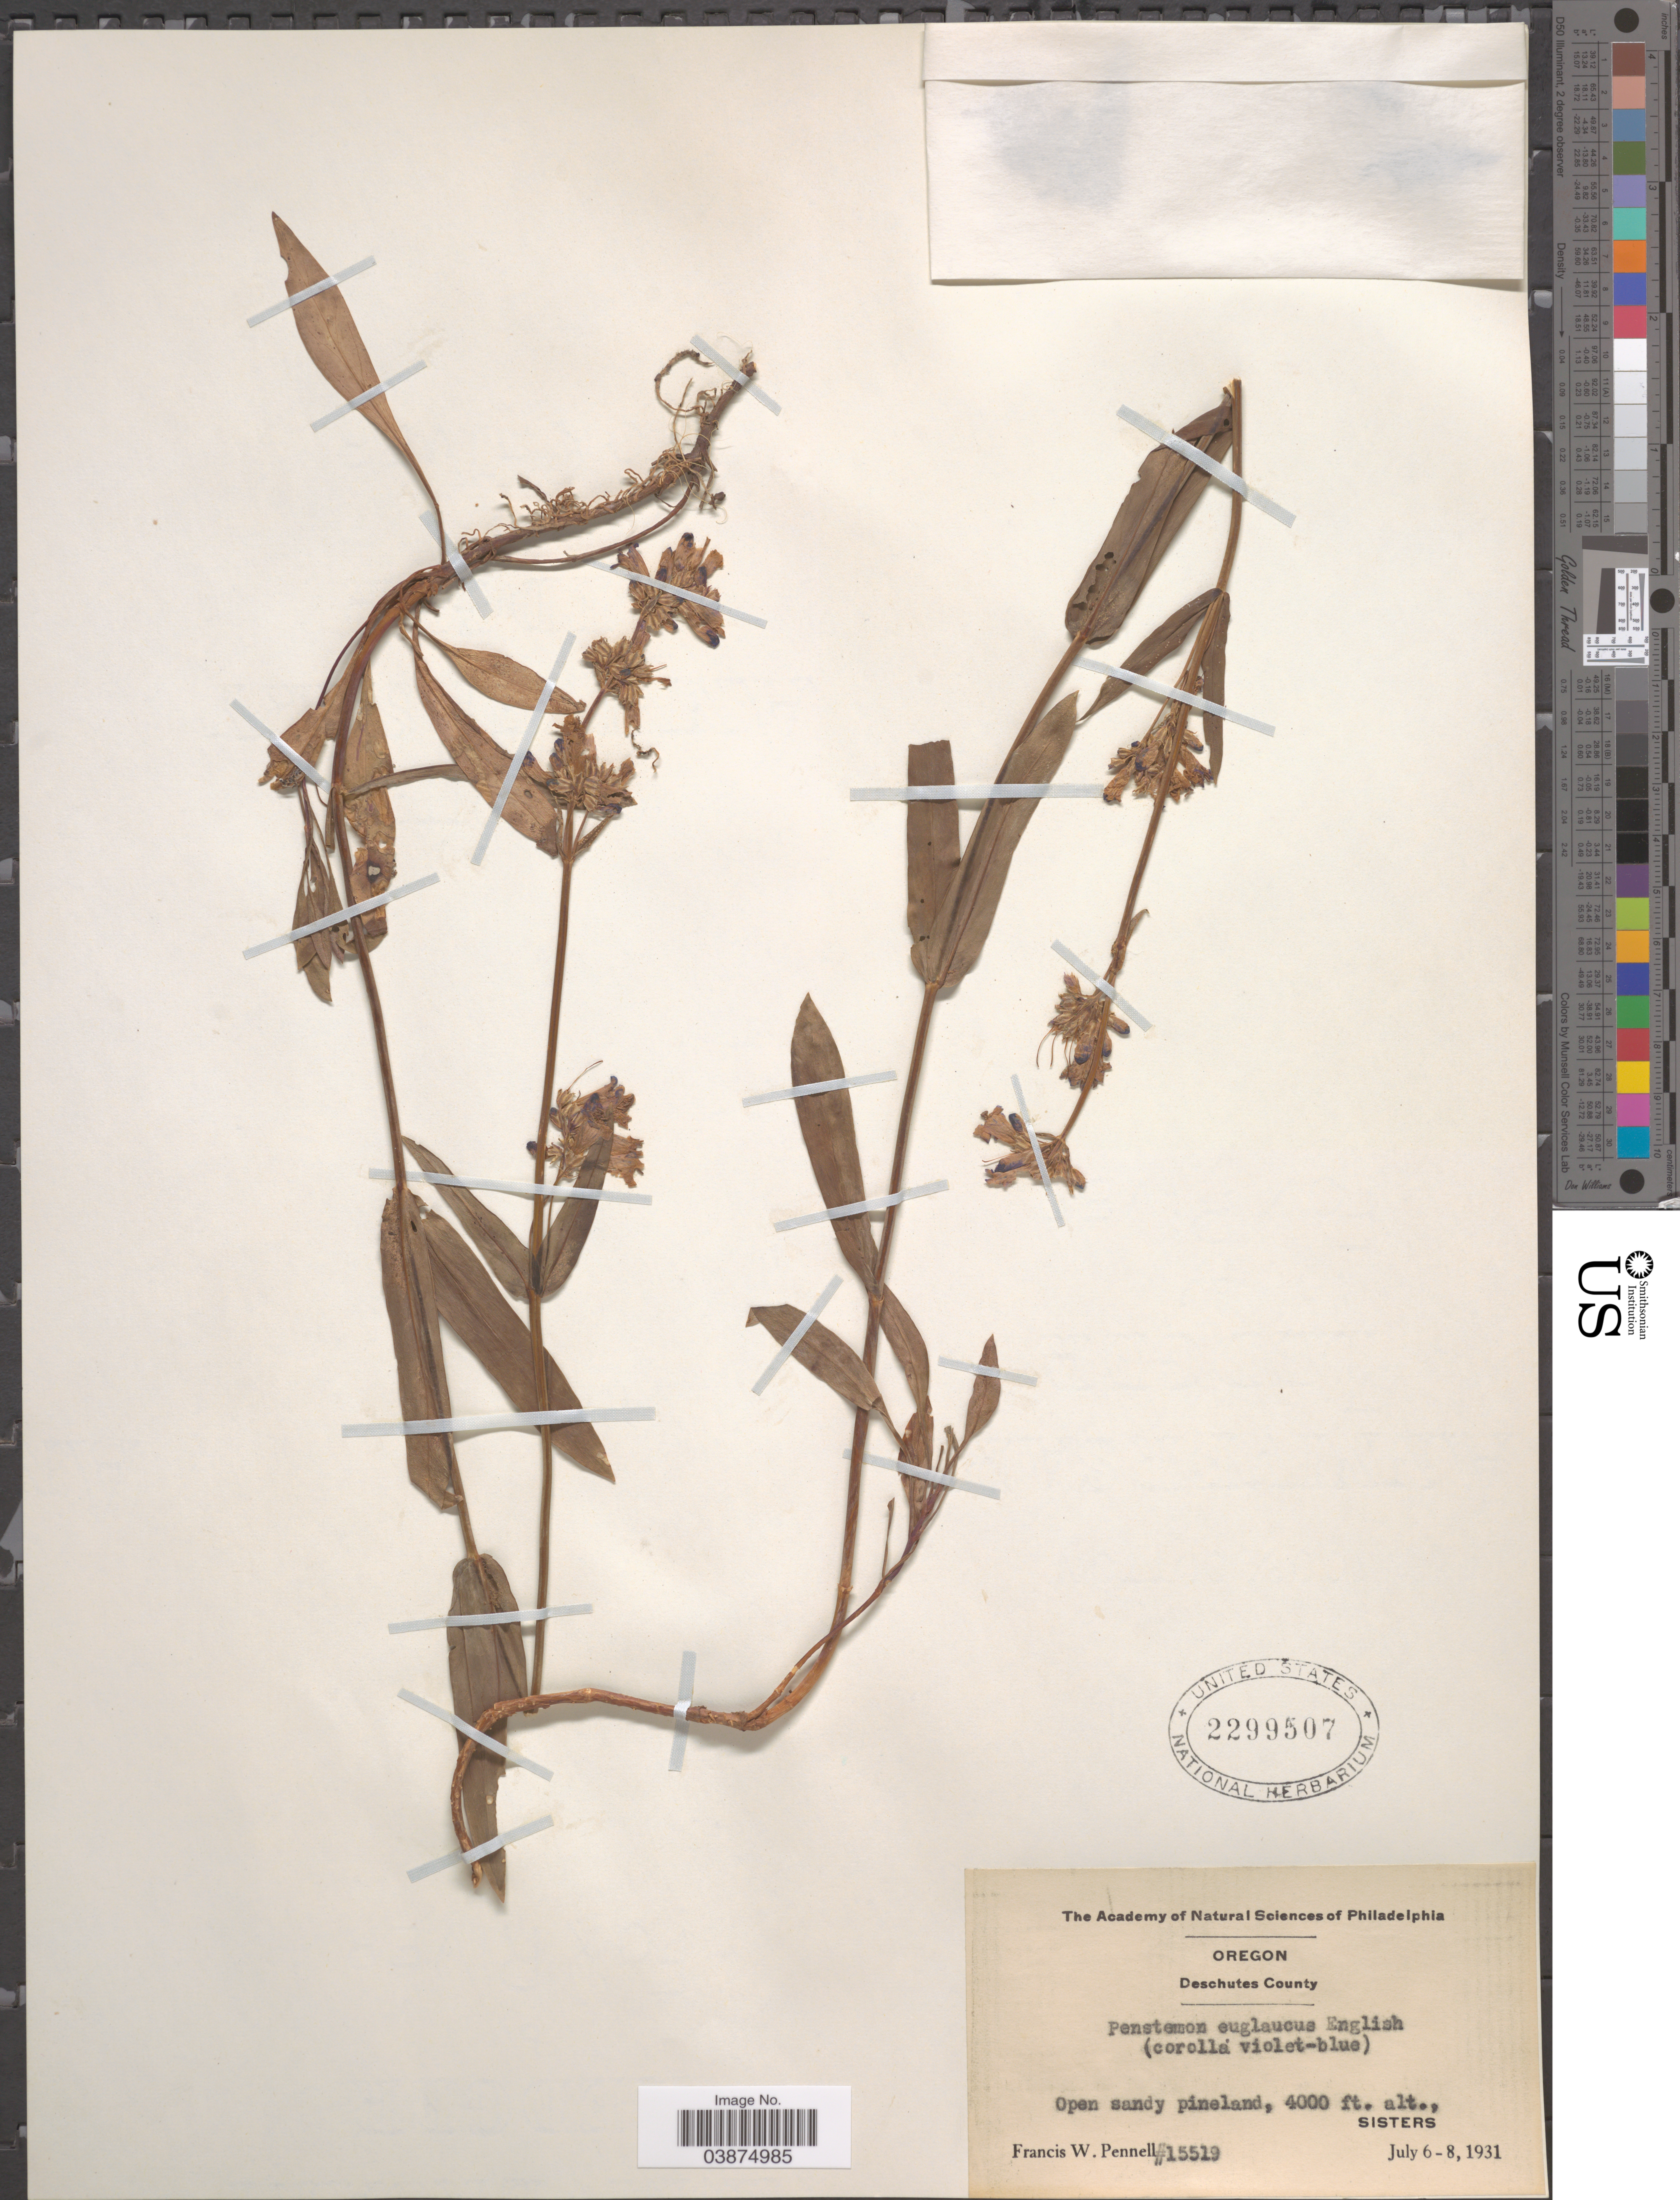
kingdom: Plantae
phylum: Tracheophyta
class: Magnoliopsida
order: Lamiales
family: Plantaginaceae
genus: Penstemon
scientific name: Penstemon euglaucus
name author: English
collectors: F. W. Pennell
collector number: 15519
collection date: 1931-07-06/1931-07-08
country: United States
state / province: Oregon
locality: Deschutes County. Sisters.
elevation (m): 1219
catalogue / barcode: US 2299507